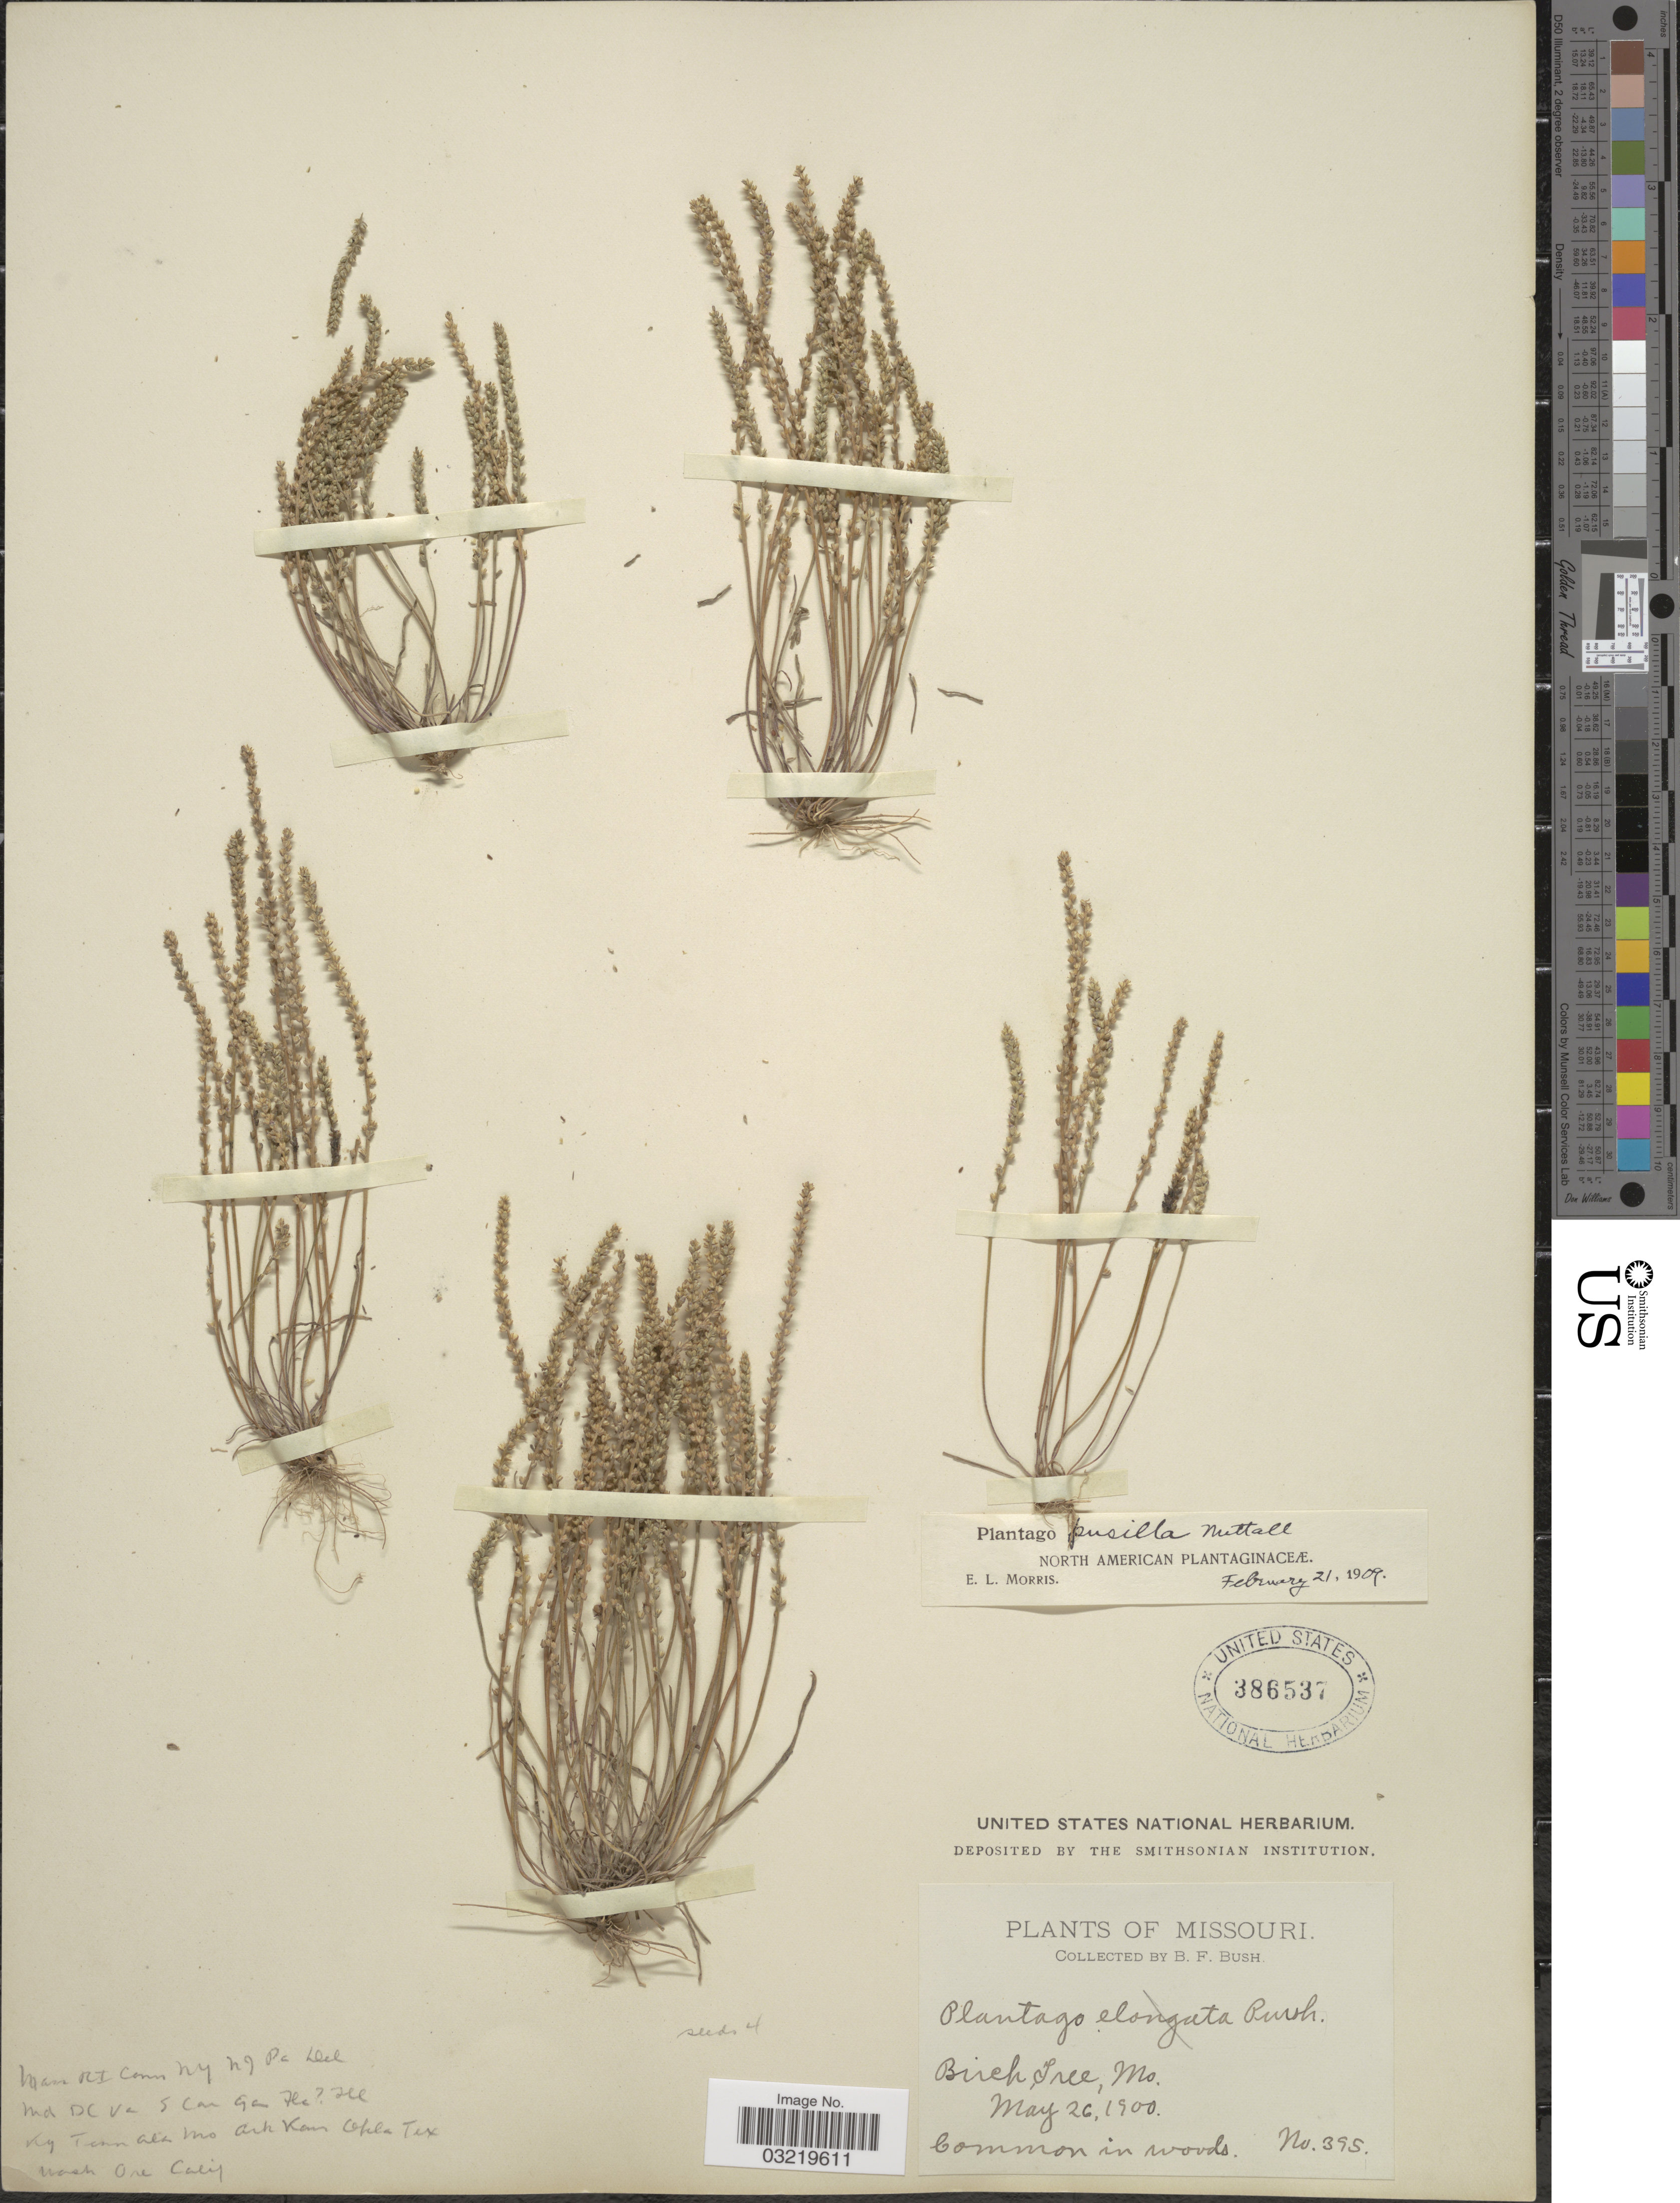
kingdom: Plantae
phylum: Tracheophyta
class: Magnoliopsida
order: Lamiales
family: Plantaginaceae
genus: Plantago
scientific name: Plantago pusilla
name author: Nutt.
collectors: B. F. Bush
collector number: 395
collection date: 1900-05-26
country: United States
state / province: Missouri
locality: Birch Tree,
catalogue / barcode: US 386537